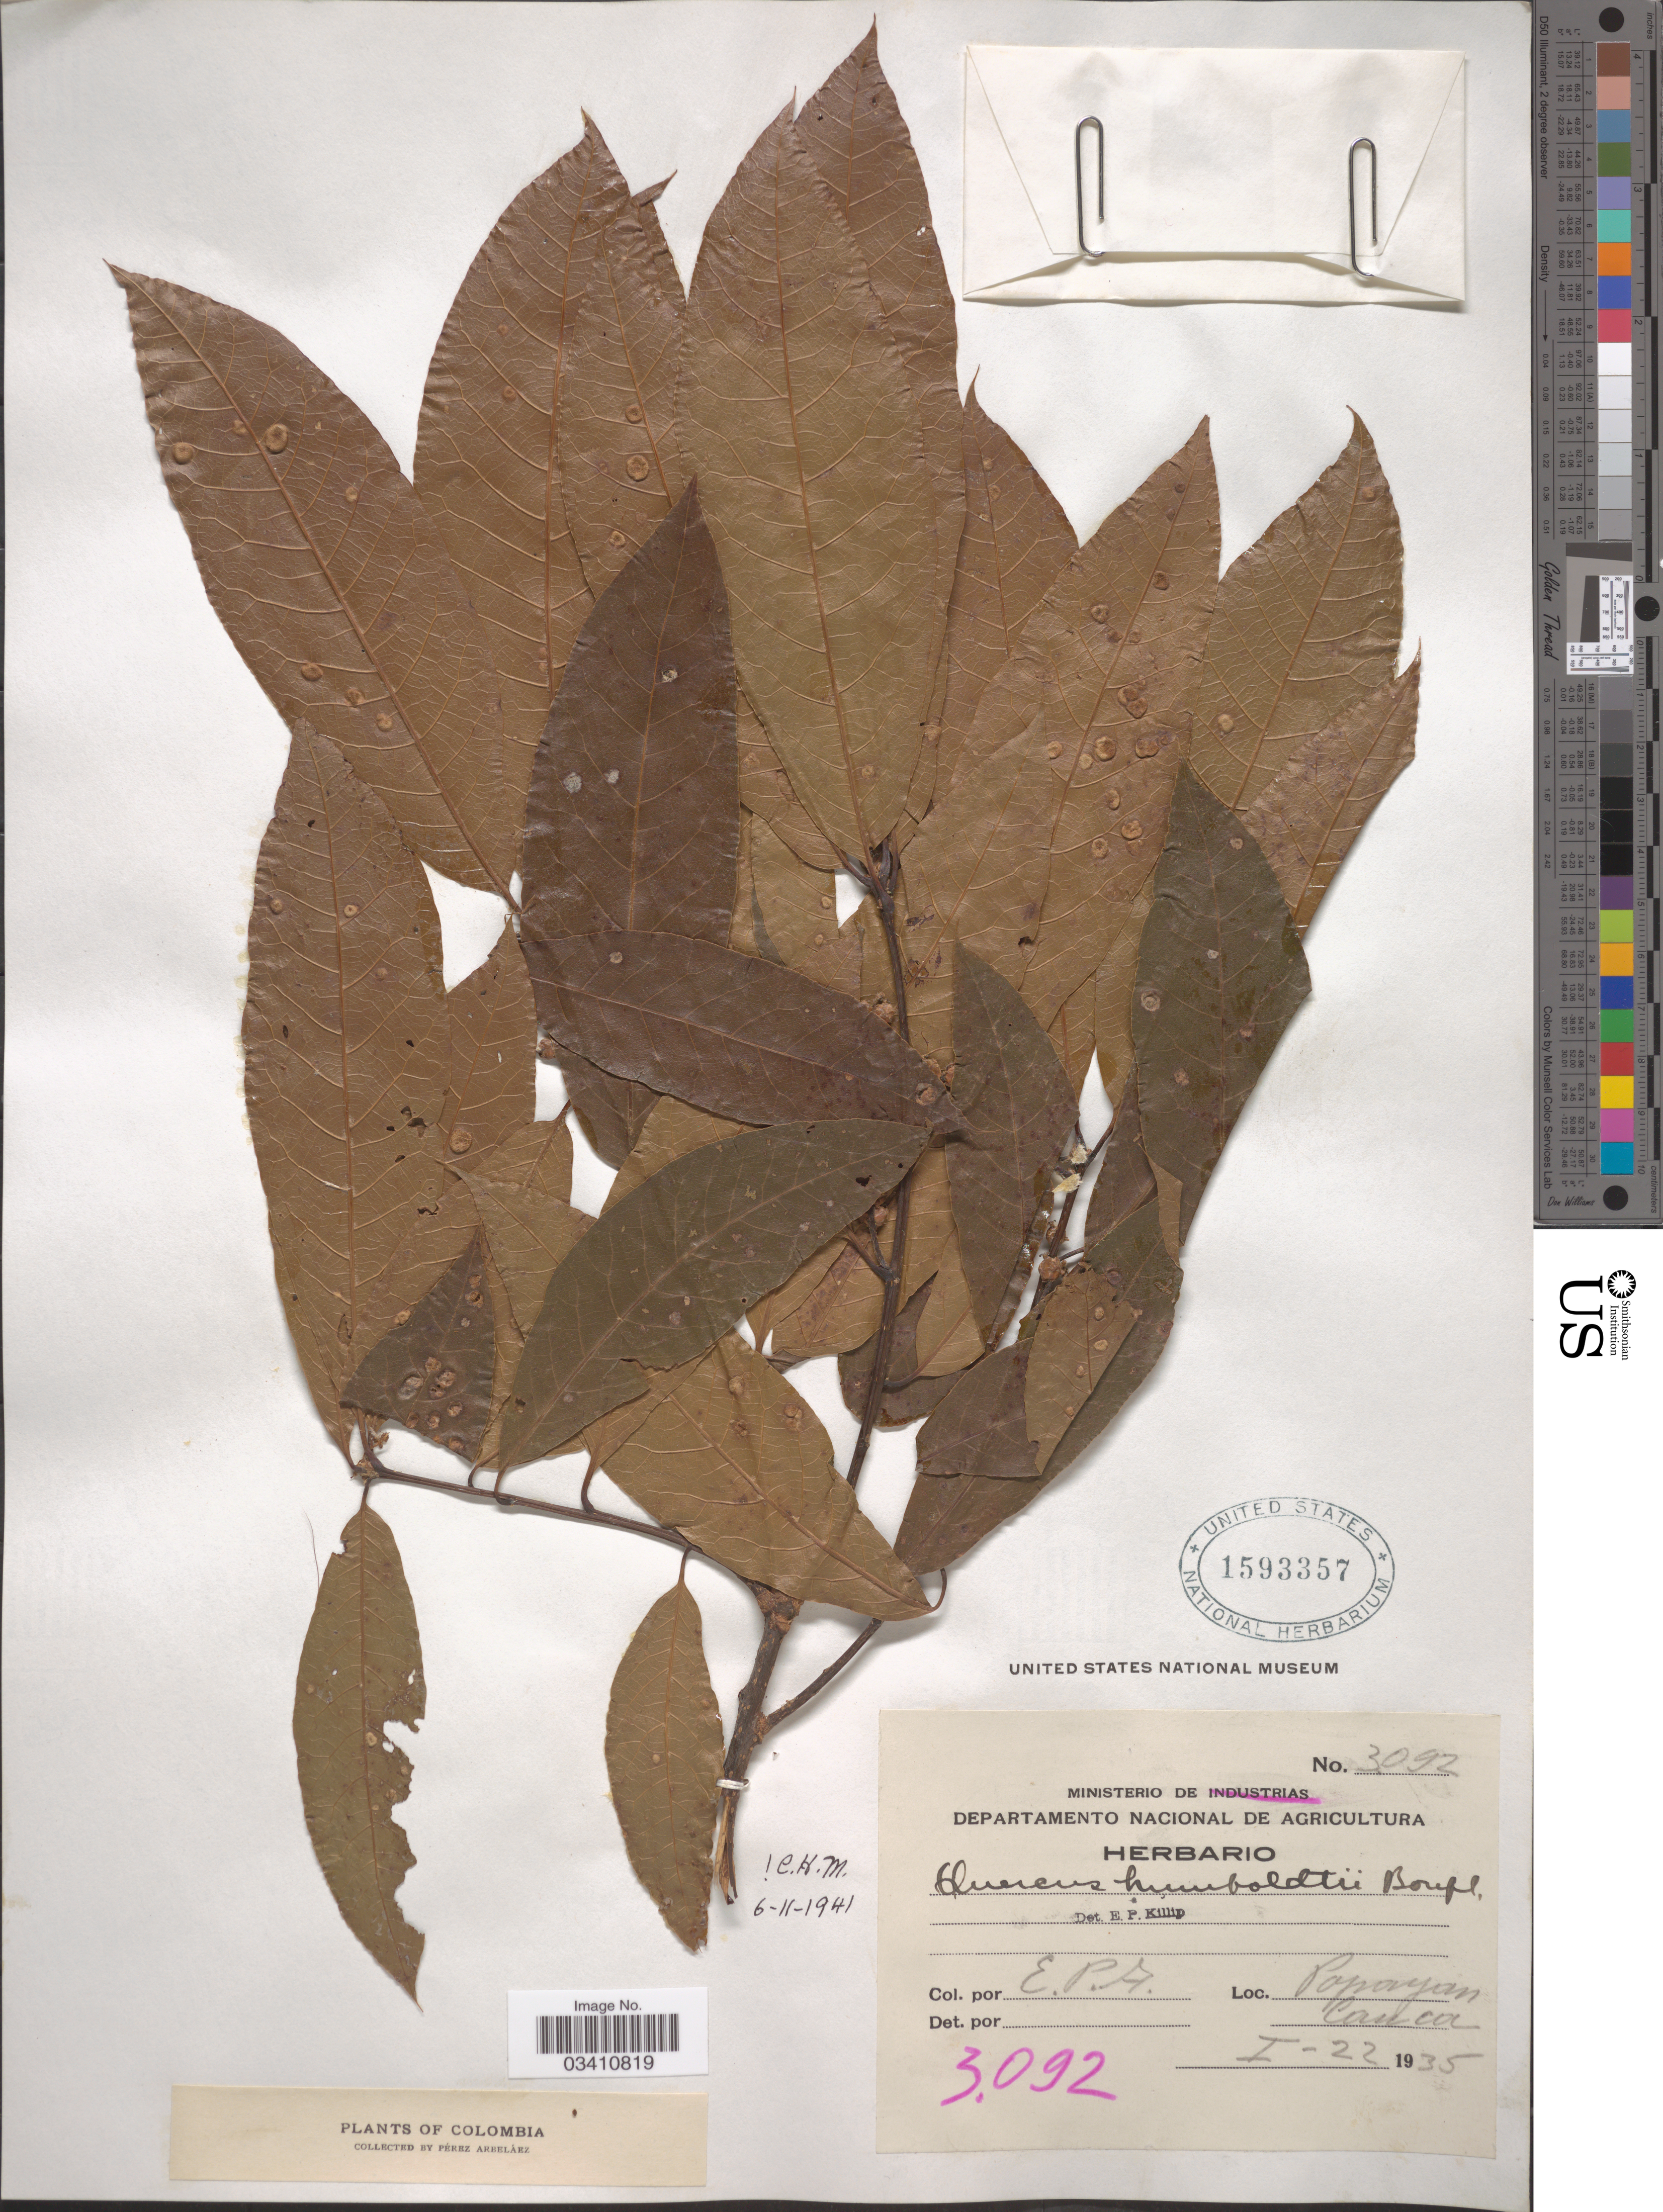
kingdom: Plantae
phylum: Tracheophyta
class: Magnoliopsida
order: Fagales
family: Fagaceae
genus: Quercus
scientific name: Quercus humboldtii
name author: Bonpl.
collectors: E. Pérez Arbeláez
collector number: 3092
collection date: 1935-01-22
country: Colombia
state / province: Cauca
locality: Popayan.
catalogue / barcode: US 1593357